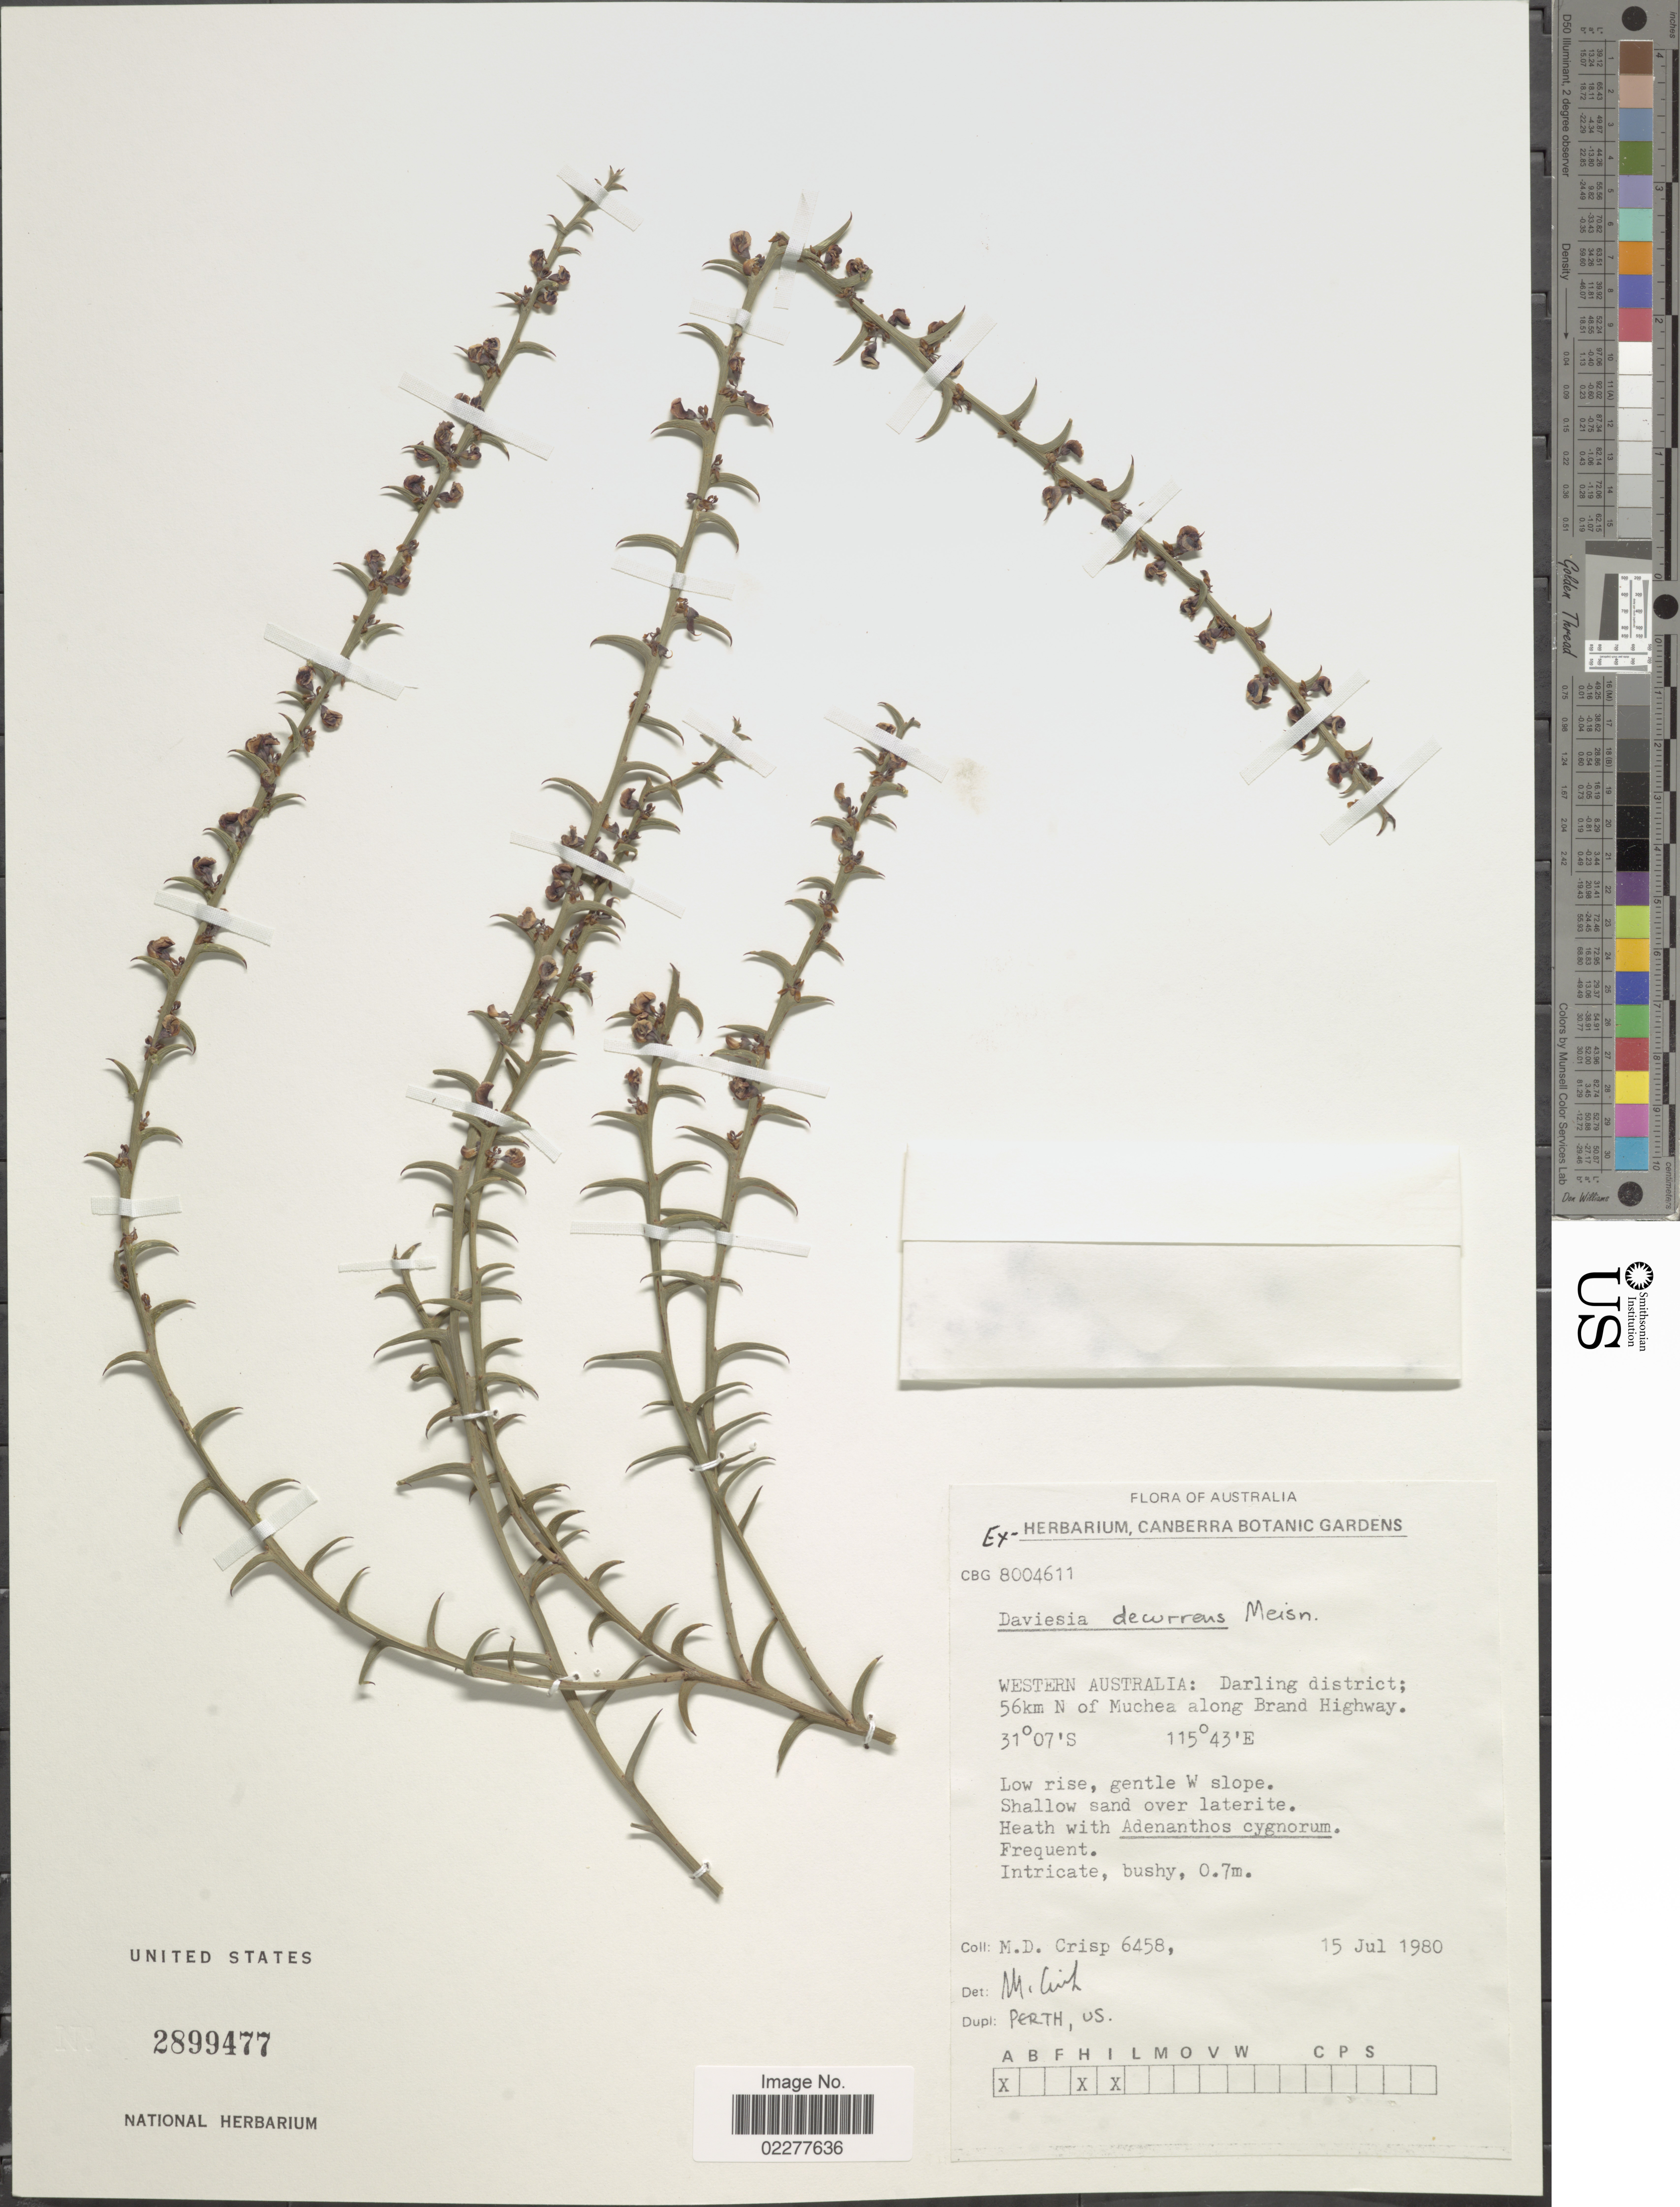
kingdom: Plantae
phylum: Tracheophyta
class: Magnoliopsida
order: Fabales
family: Fabaceae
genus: Daviesia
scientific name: Daviesia decurrens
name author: Meisn.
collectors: M. Crisp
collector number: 6458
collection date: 1980-07-15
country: Australia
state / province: Western Australia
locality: Darling district; 56km N of Muchea along Brand Highway, Low rise, gentle W slope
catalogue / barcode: US 2899477